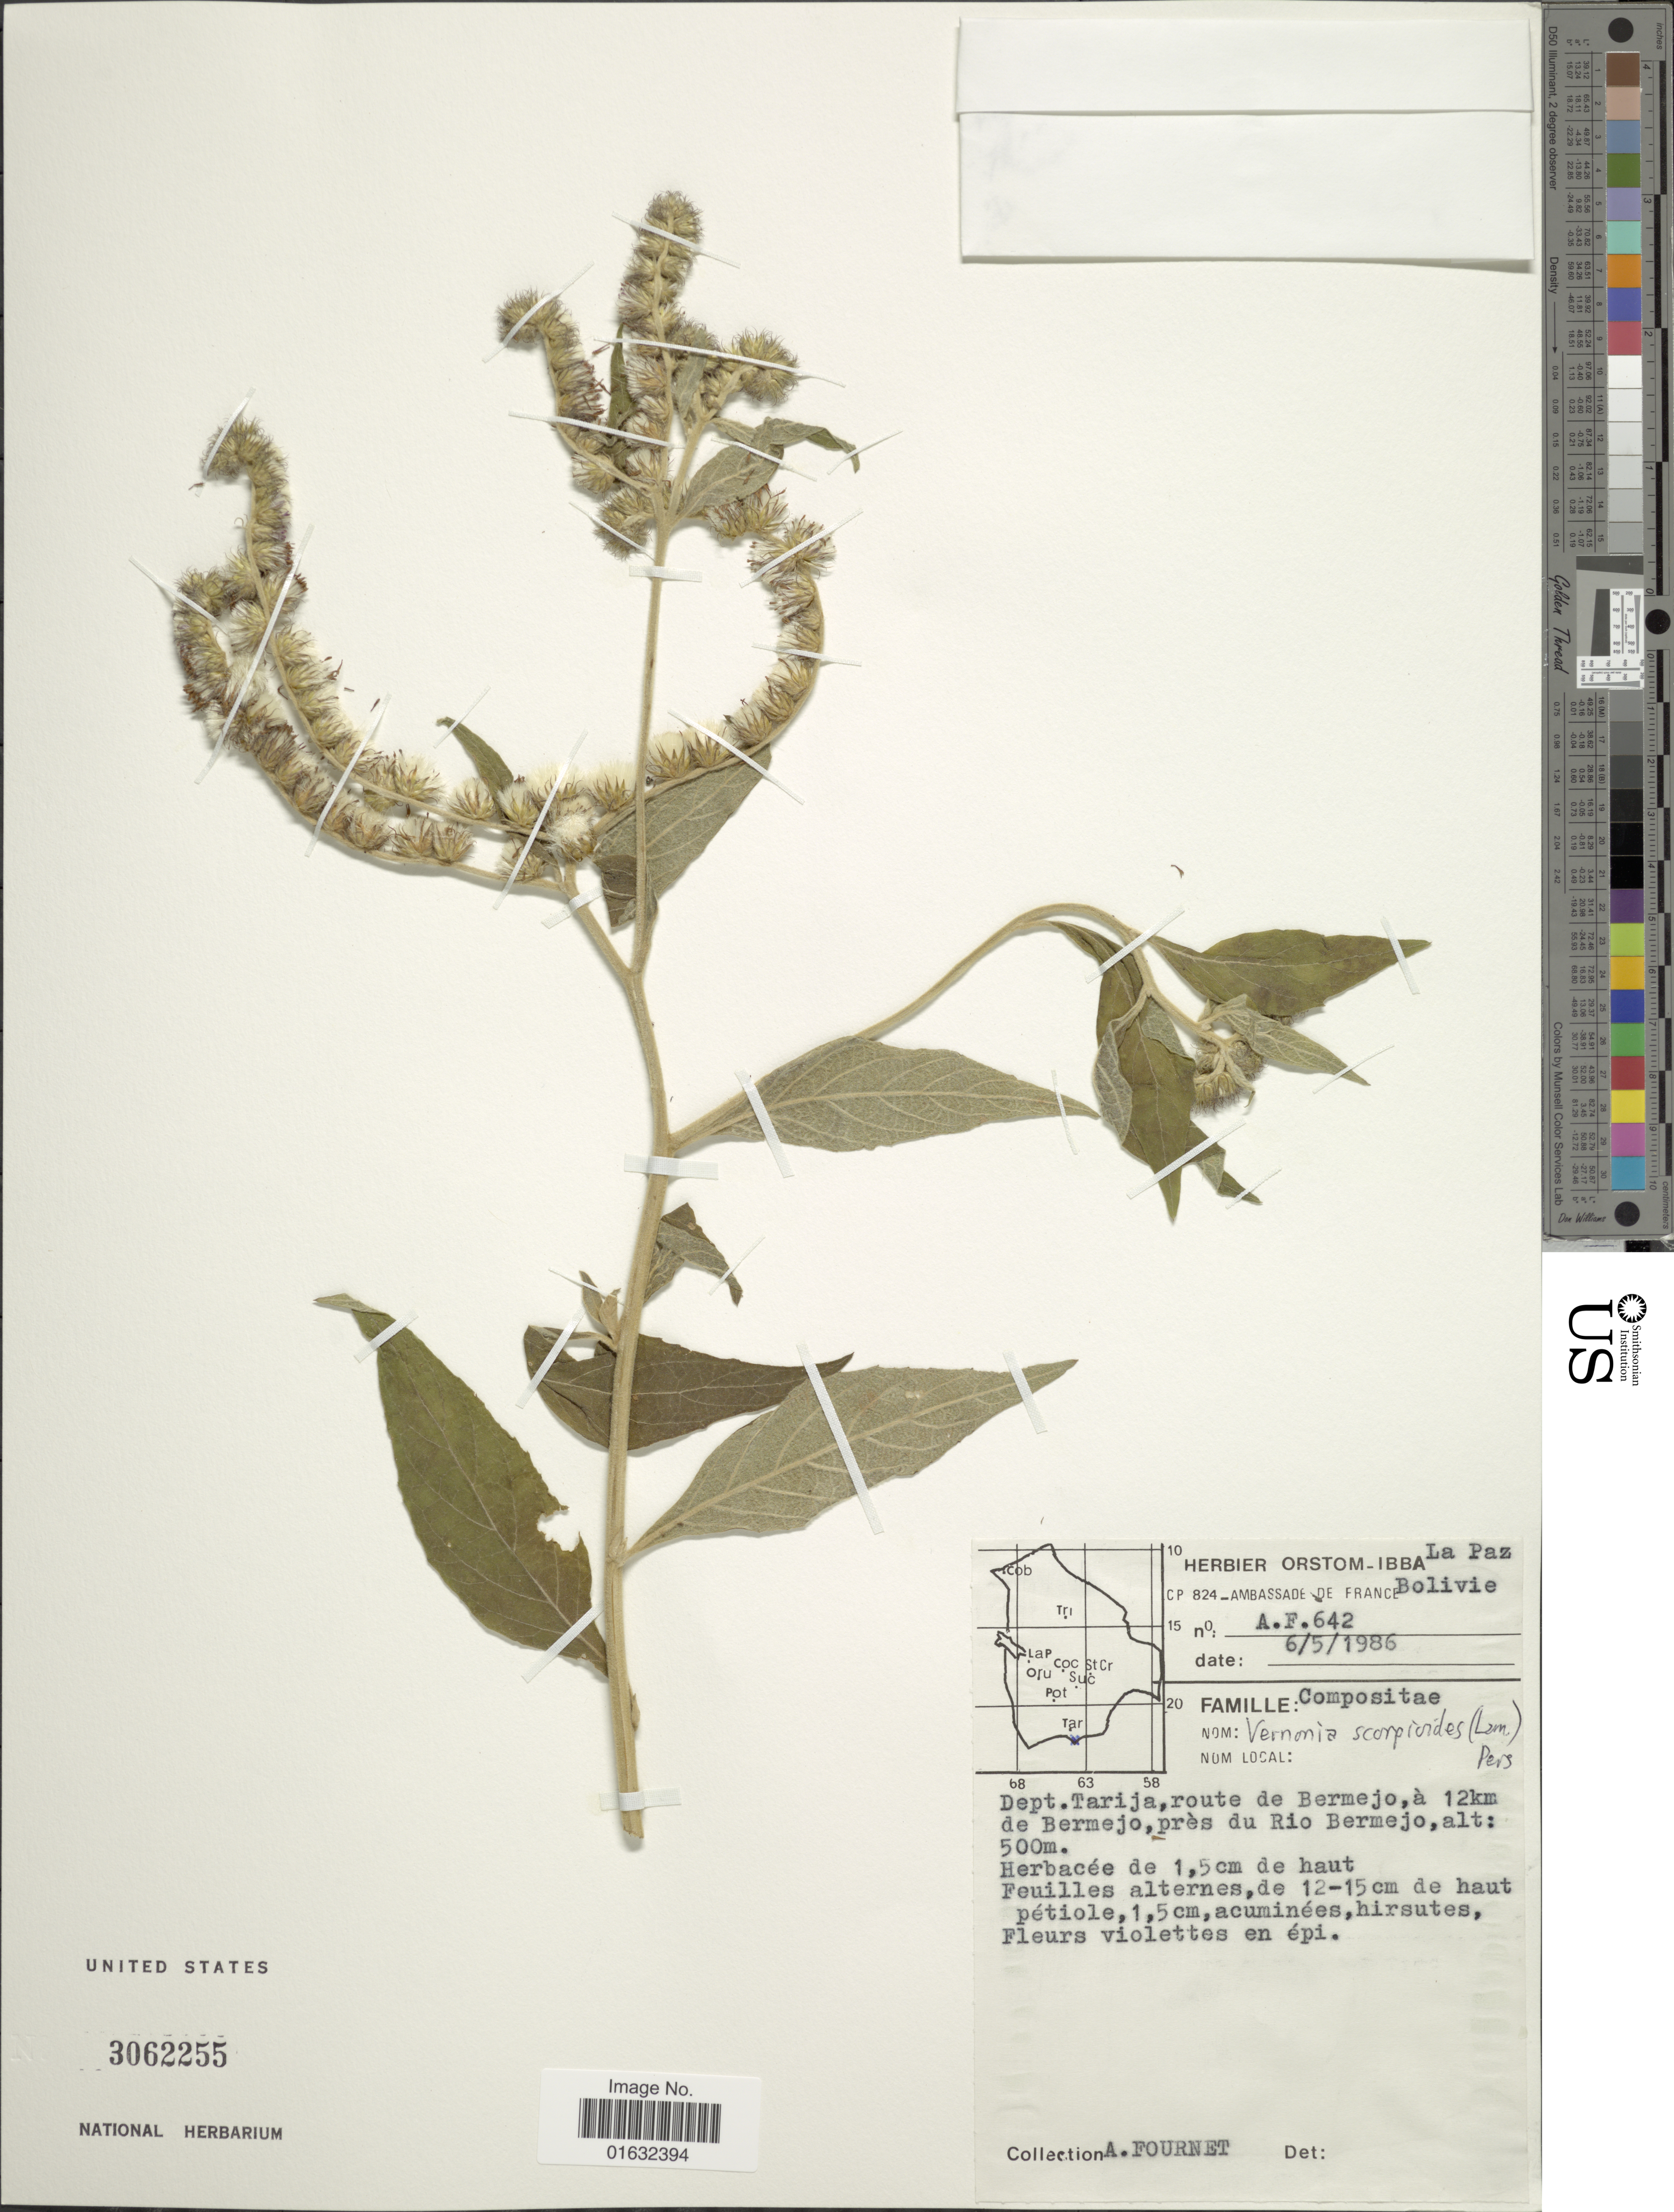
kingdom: Plantae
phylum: Tracheophyta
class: Magnoliopsida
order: Asterales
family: Asteraceae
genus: Cyrtocymura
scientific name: Cyrtocymura cincta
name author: (Griseb.) H. Rob.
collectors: A. Fournet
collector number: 642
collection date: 1986-05-06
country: Bolivia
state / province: La Paz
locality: Dept. Tarija, route de Bermejo, á 12km de Bermejo, prés du Rio Bermejo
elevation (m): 500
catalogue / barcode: US 3062255